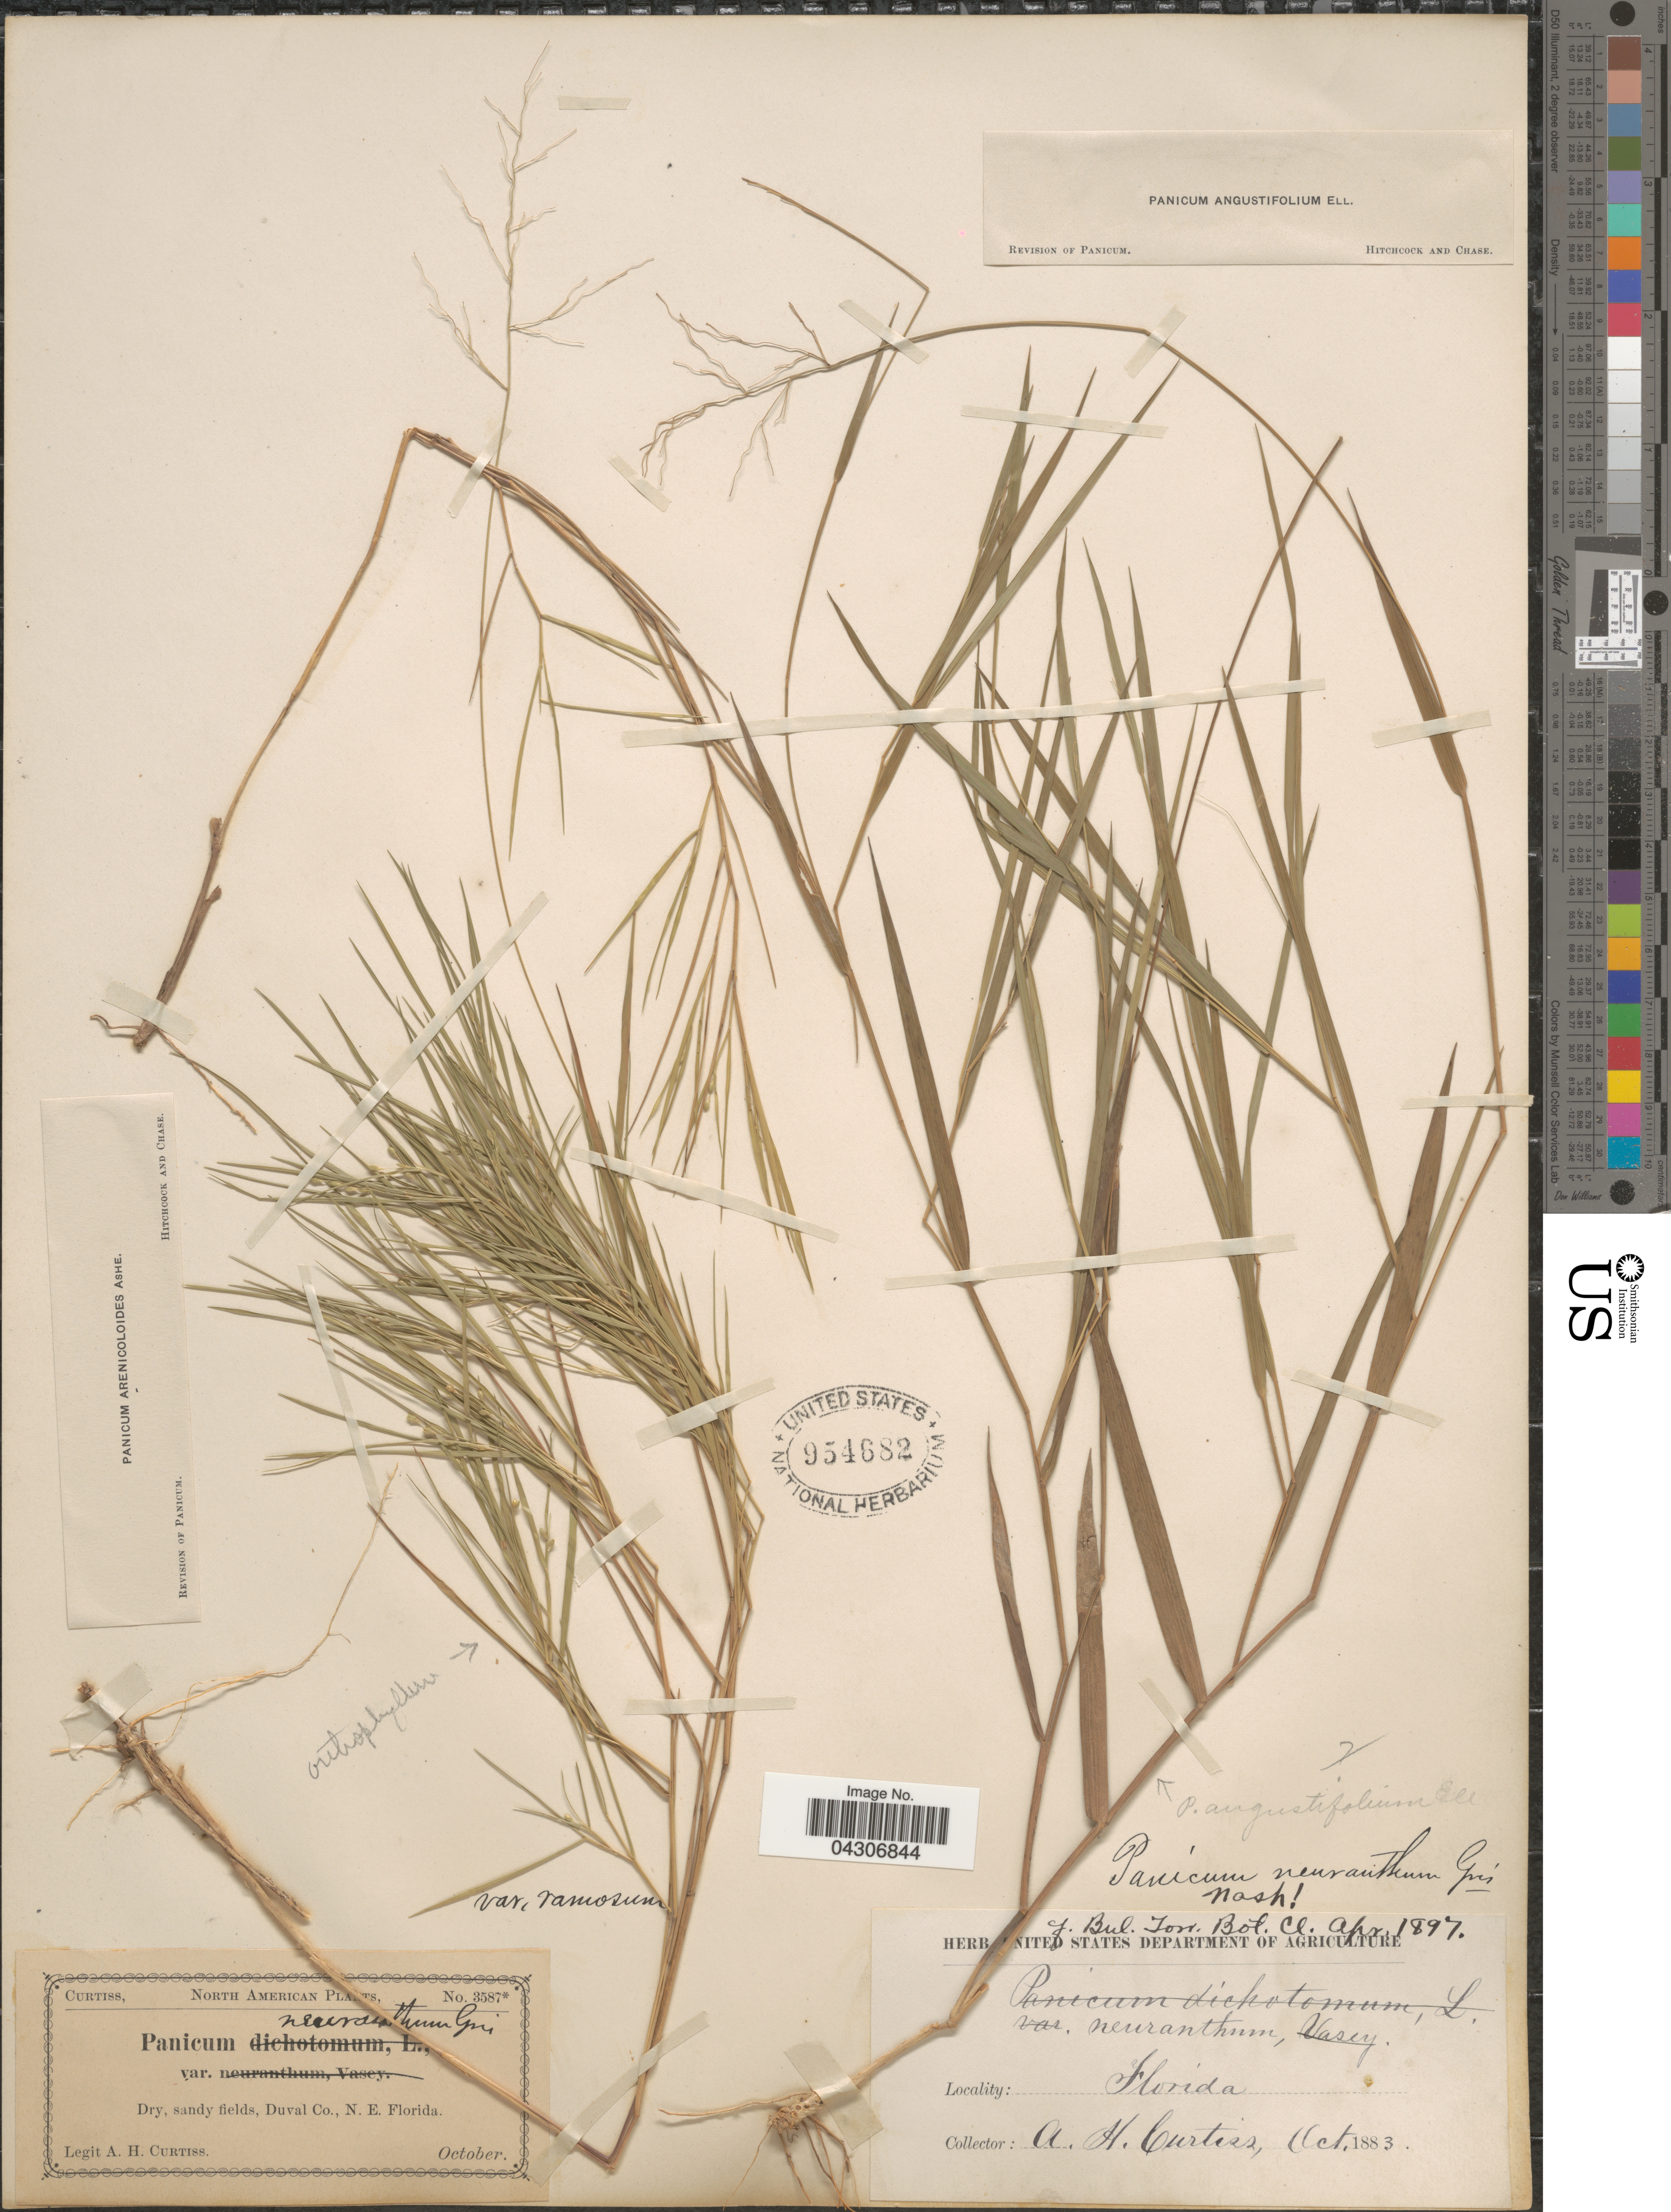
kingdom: Plantae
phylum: Tracheophyta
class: Liliopsida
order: Poales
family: Poaceae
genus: Dichanthelium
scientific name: Dichanthelium aciculare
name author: (Desv. ex Poir.) Gould & C.A. Clark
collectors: A. H. Curtiss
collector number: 3587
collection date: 1883-10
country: United States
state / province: Florida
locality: Dry, sandy fields, Duval Co., N. E. Florida.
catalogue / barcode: US 954682